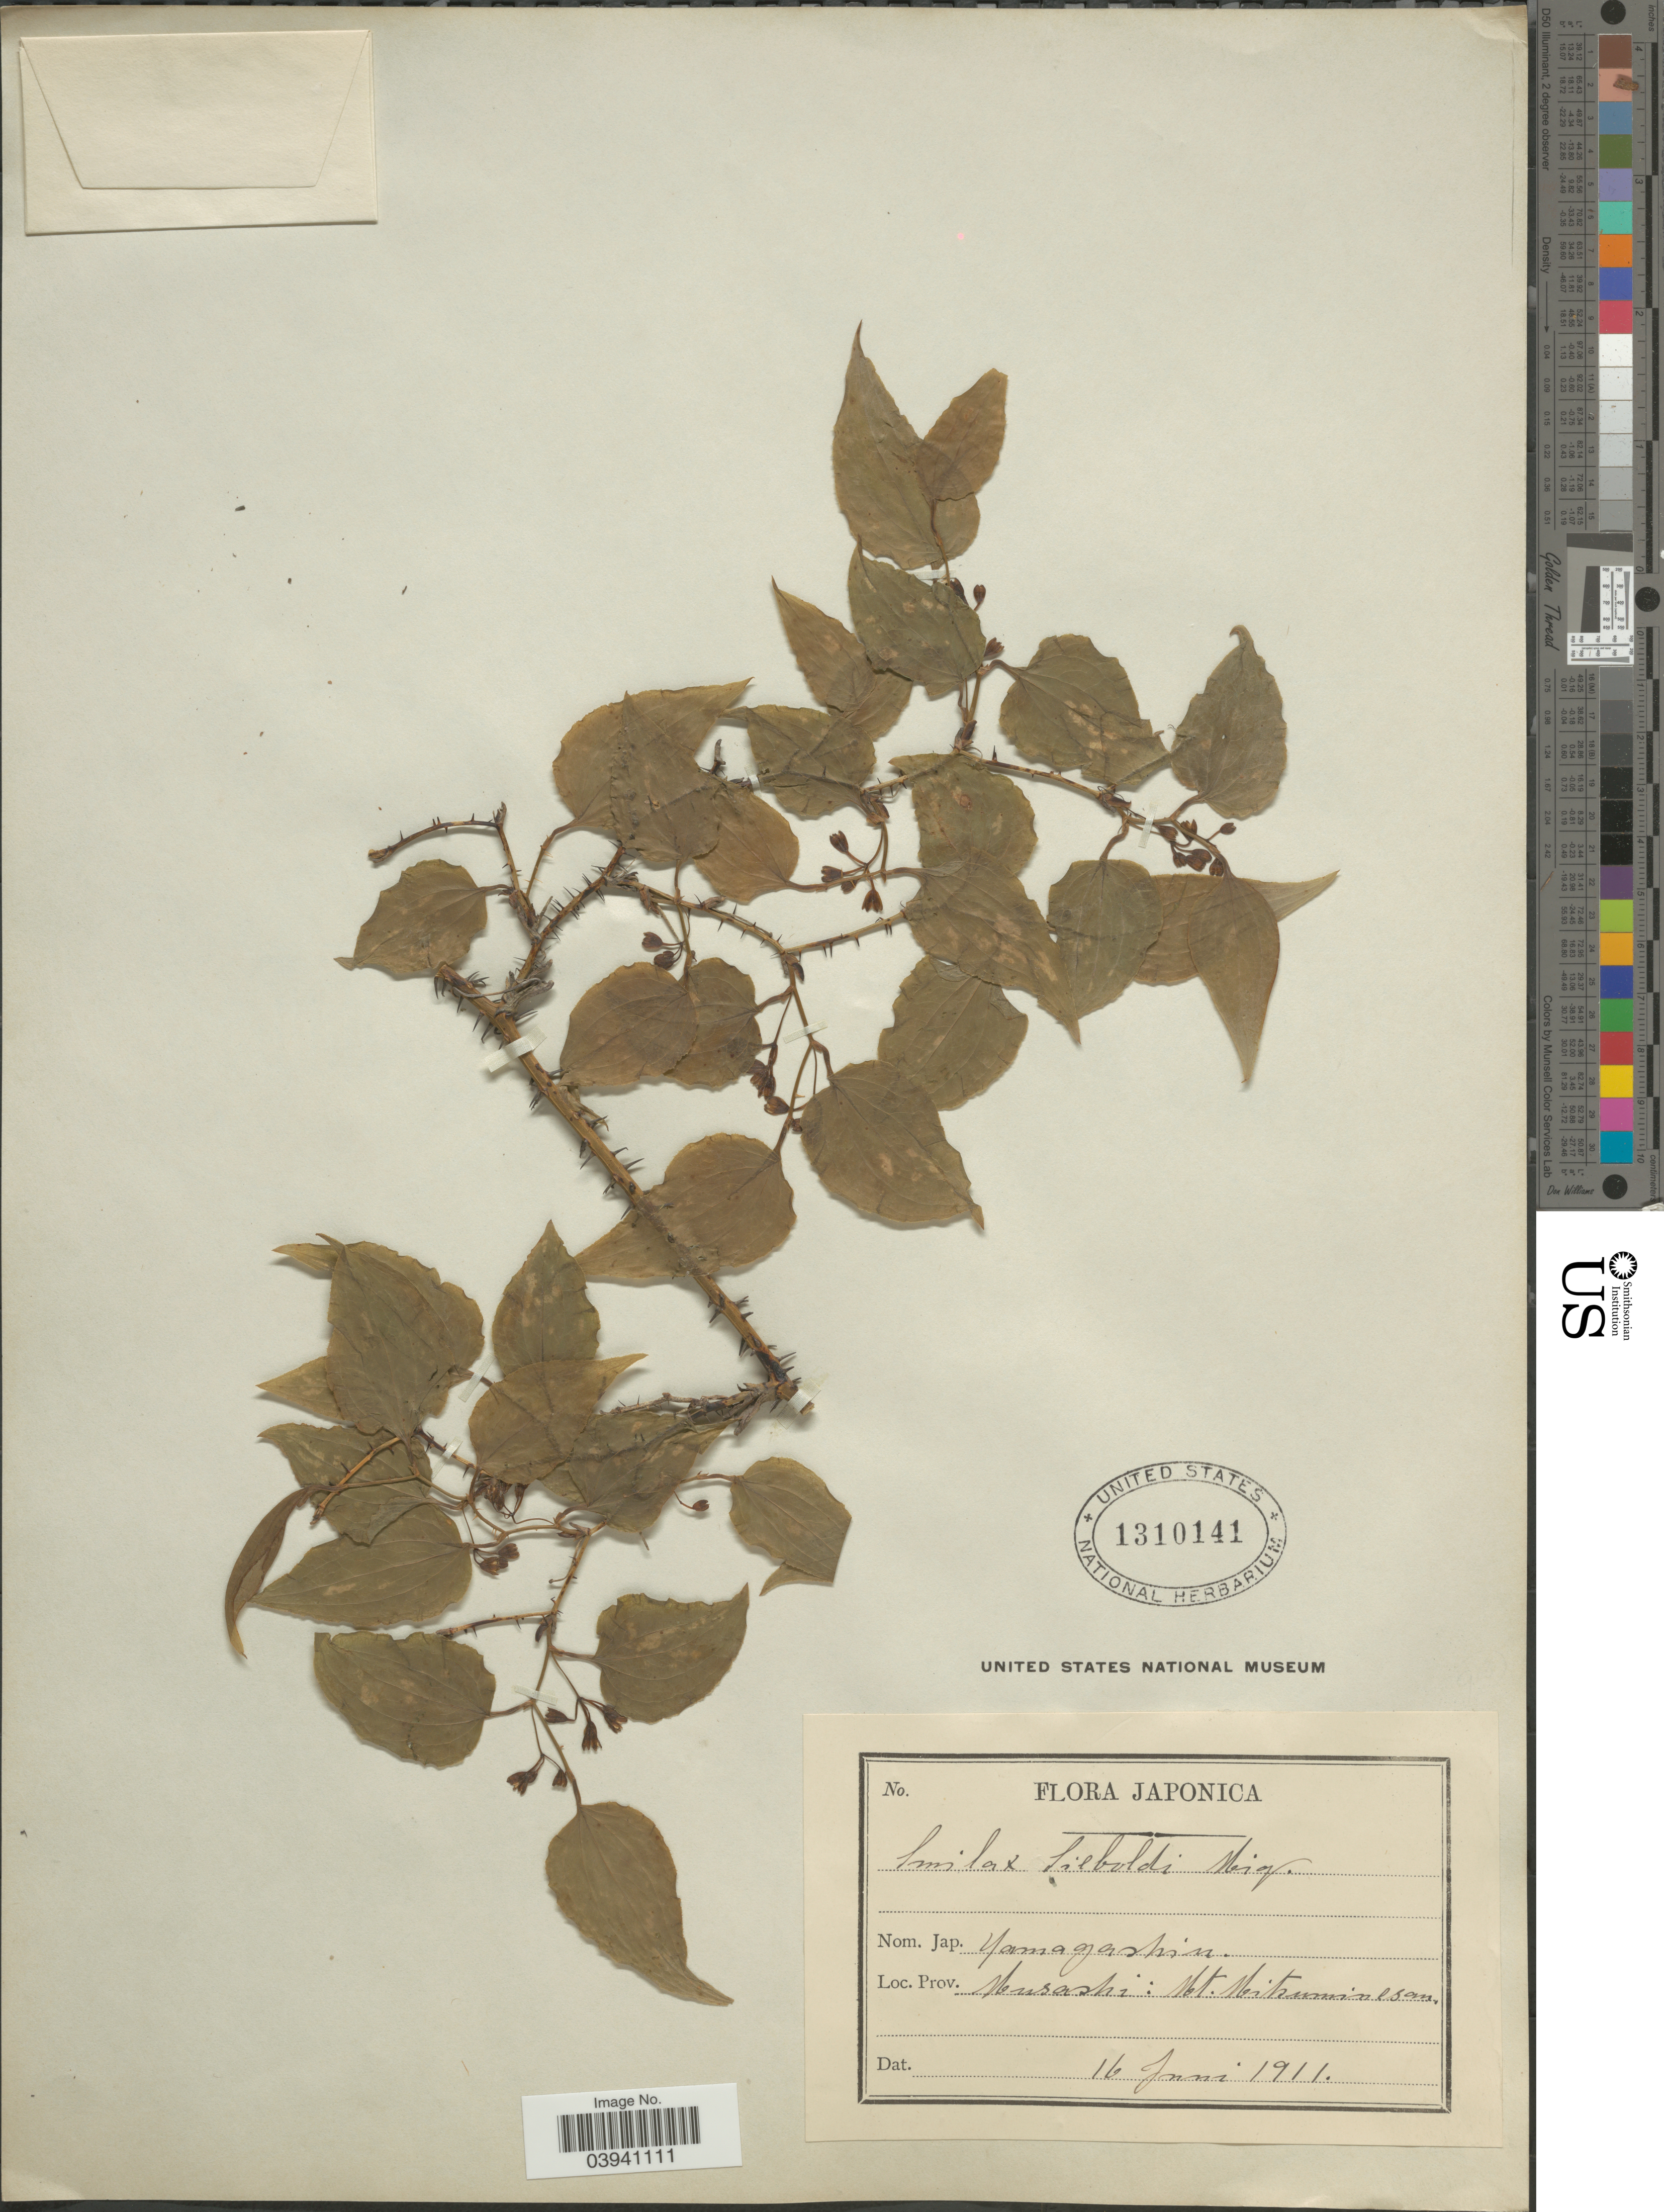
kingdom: Plantae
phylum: Tracheophyta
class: Liliopsida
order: Liliales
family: Smilacaceae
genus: Smilax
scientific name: Smilax sieboldii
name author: Miq.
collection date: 1911-06-16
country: Japan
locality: Prov. Musashi: Mt. Mitsuminesan.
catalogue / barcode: US 1310141